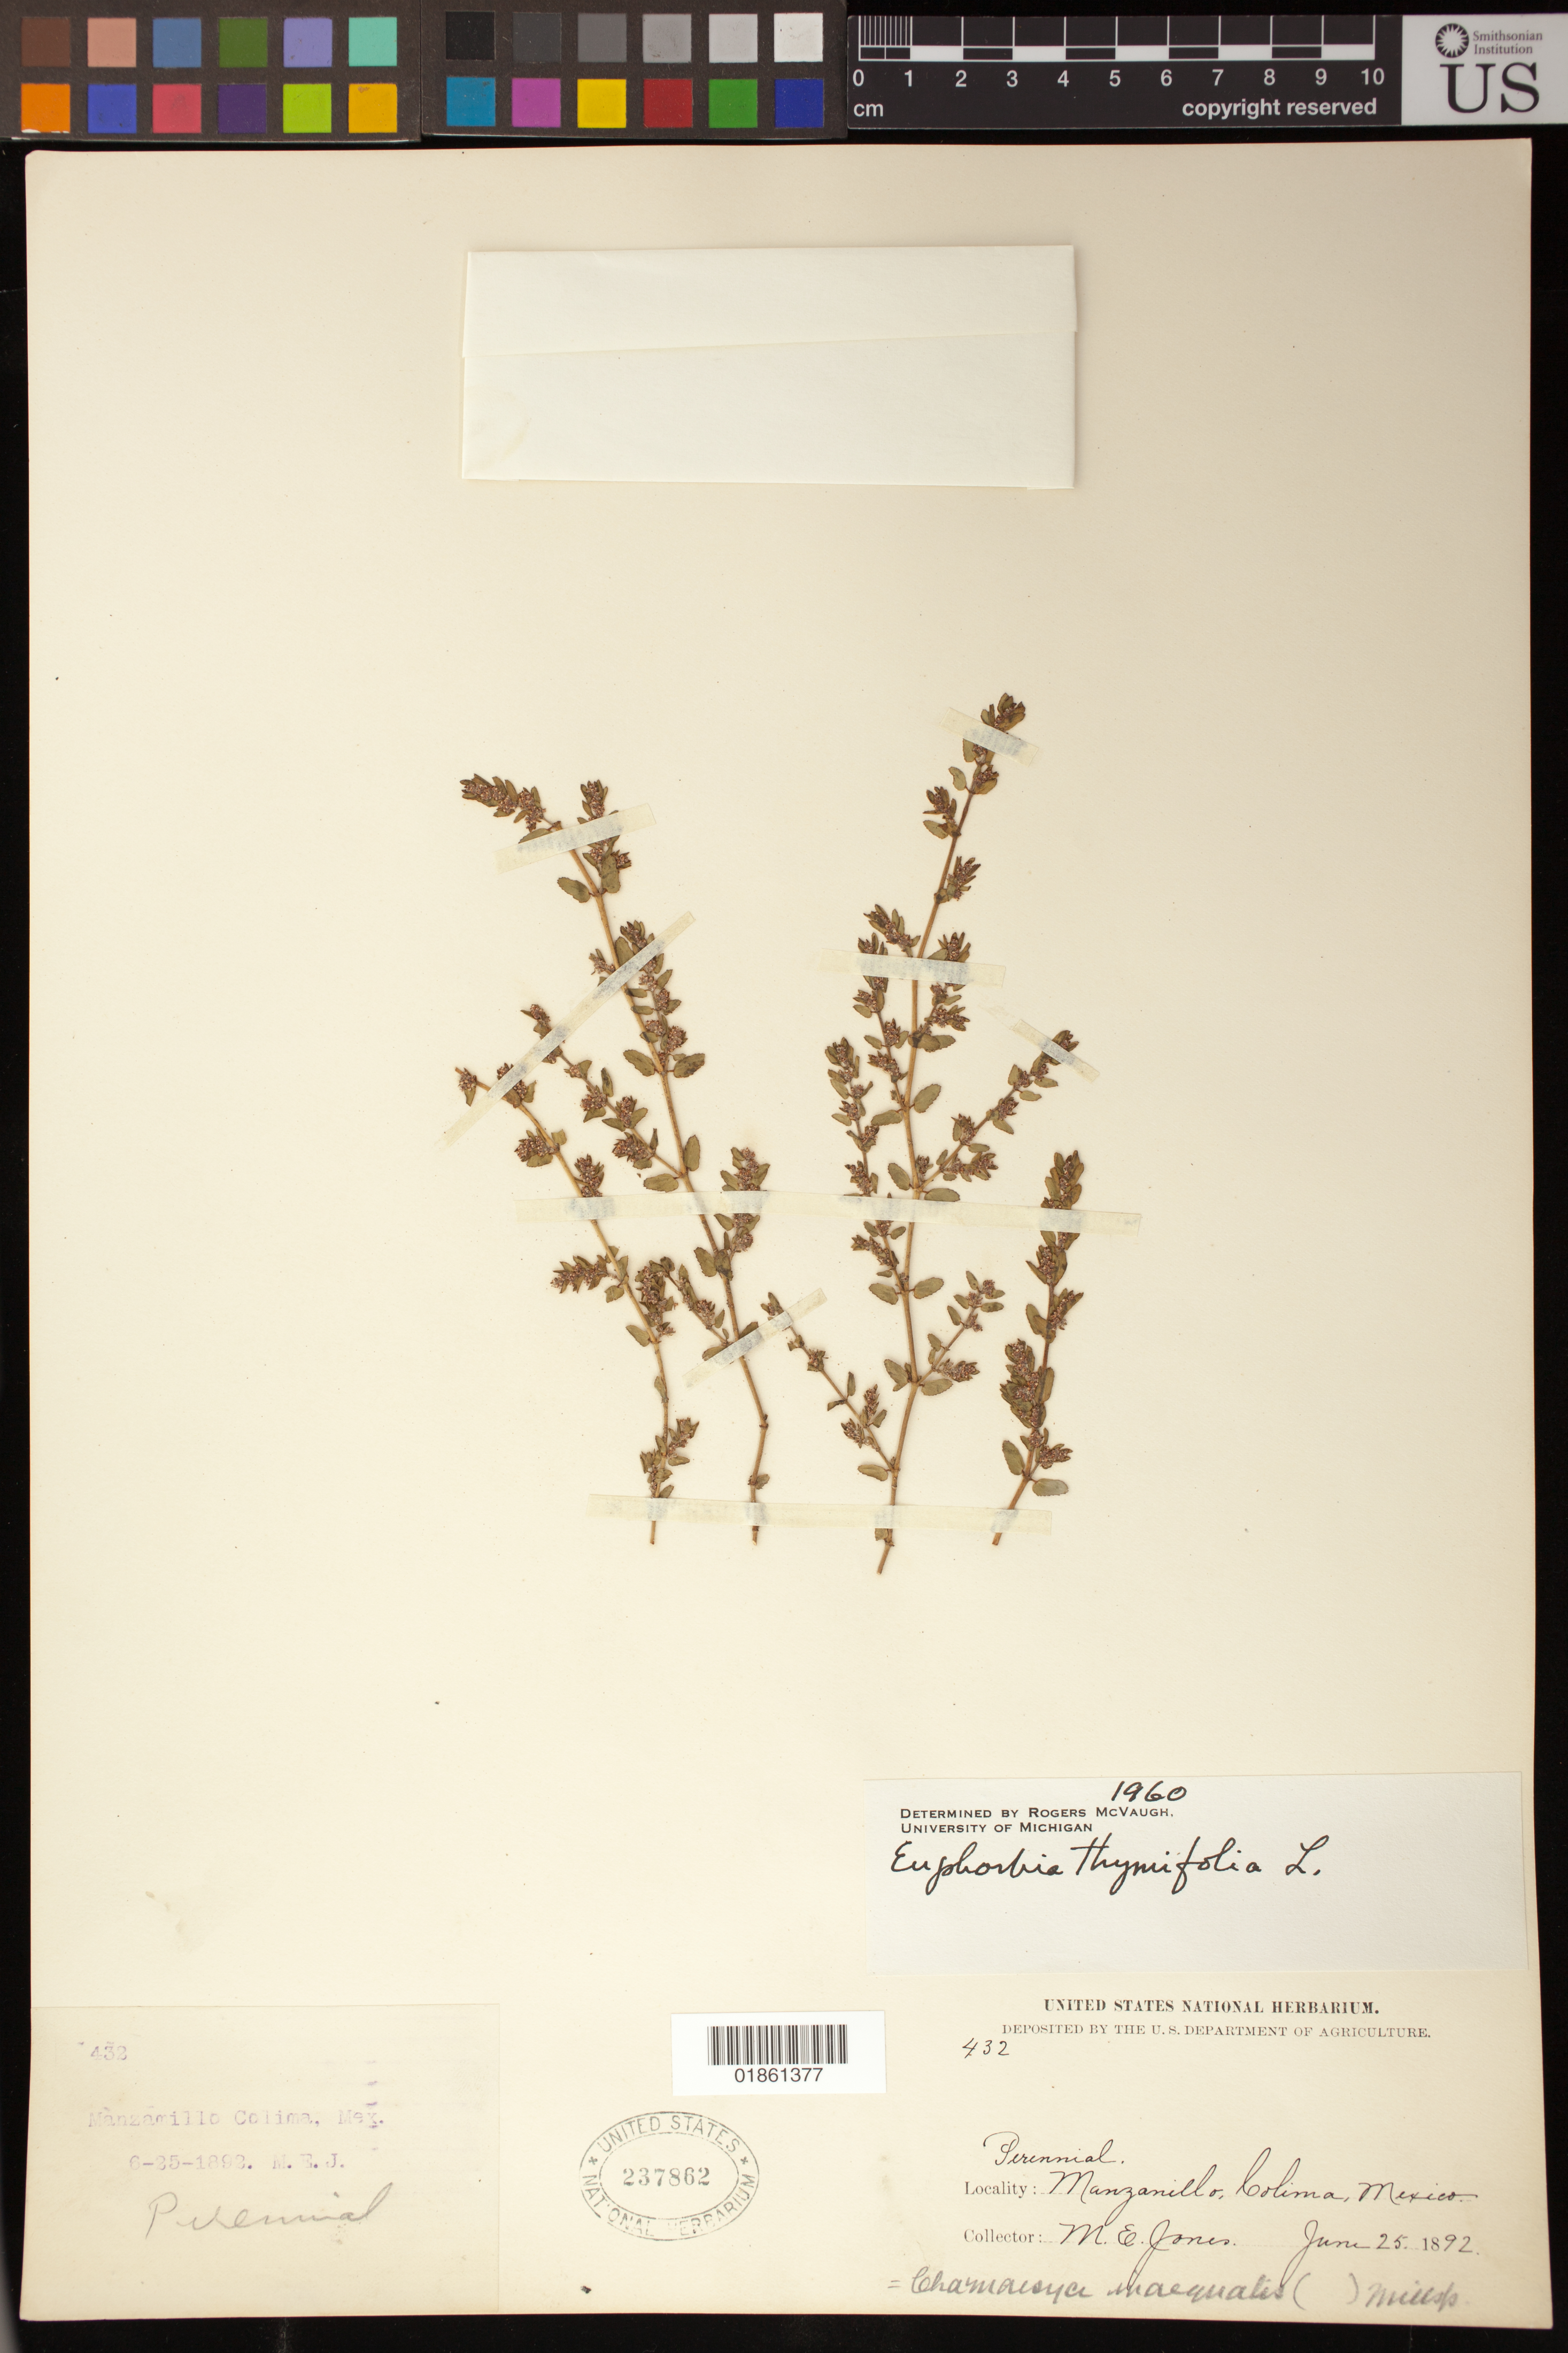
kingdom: Plantae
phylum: Tracheophyta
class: Magnoliopsida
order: Malpighiales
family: Euphorbiaceae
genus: Euphorbia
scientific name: Euphorbia thymifolia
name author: L.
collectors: M. E. Jones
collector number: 432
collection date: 1892-06-25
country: Mexico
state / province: Colima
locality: Manzanillo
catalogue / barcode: US 237862